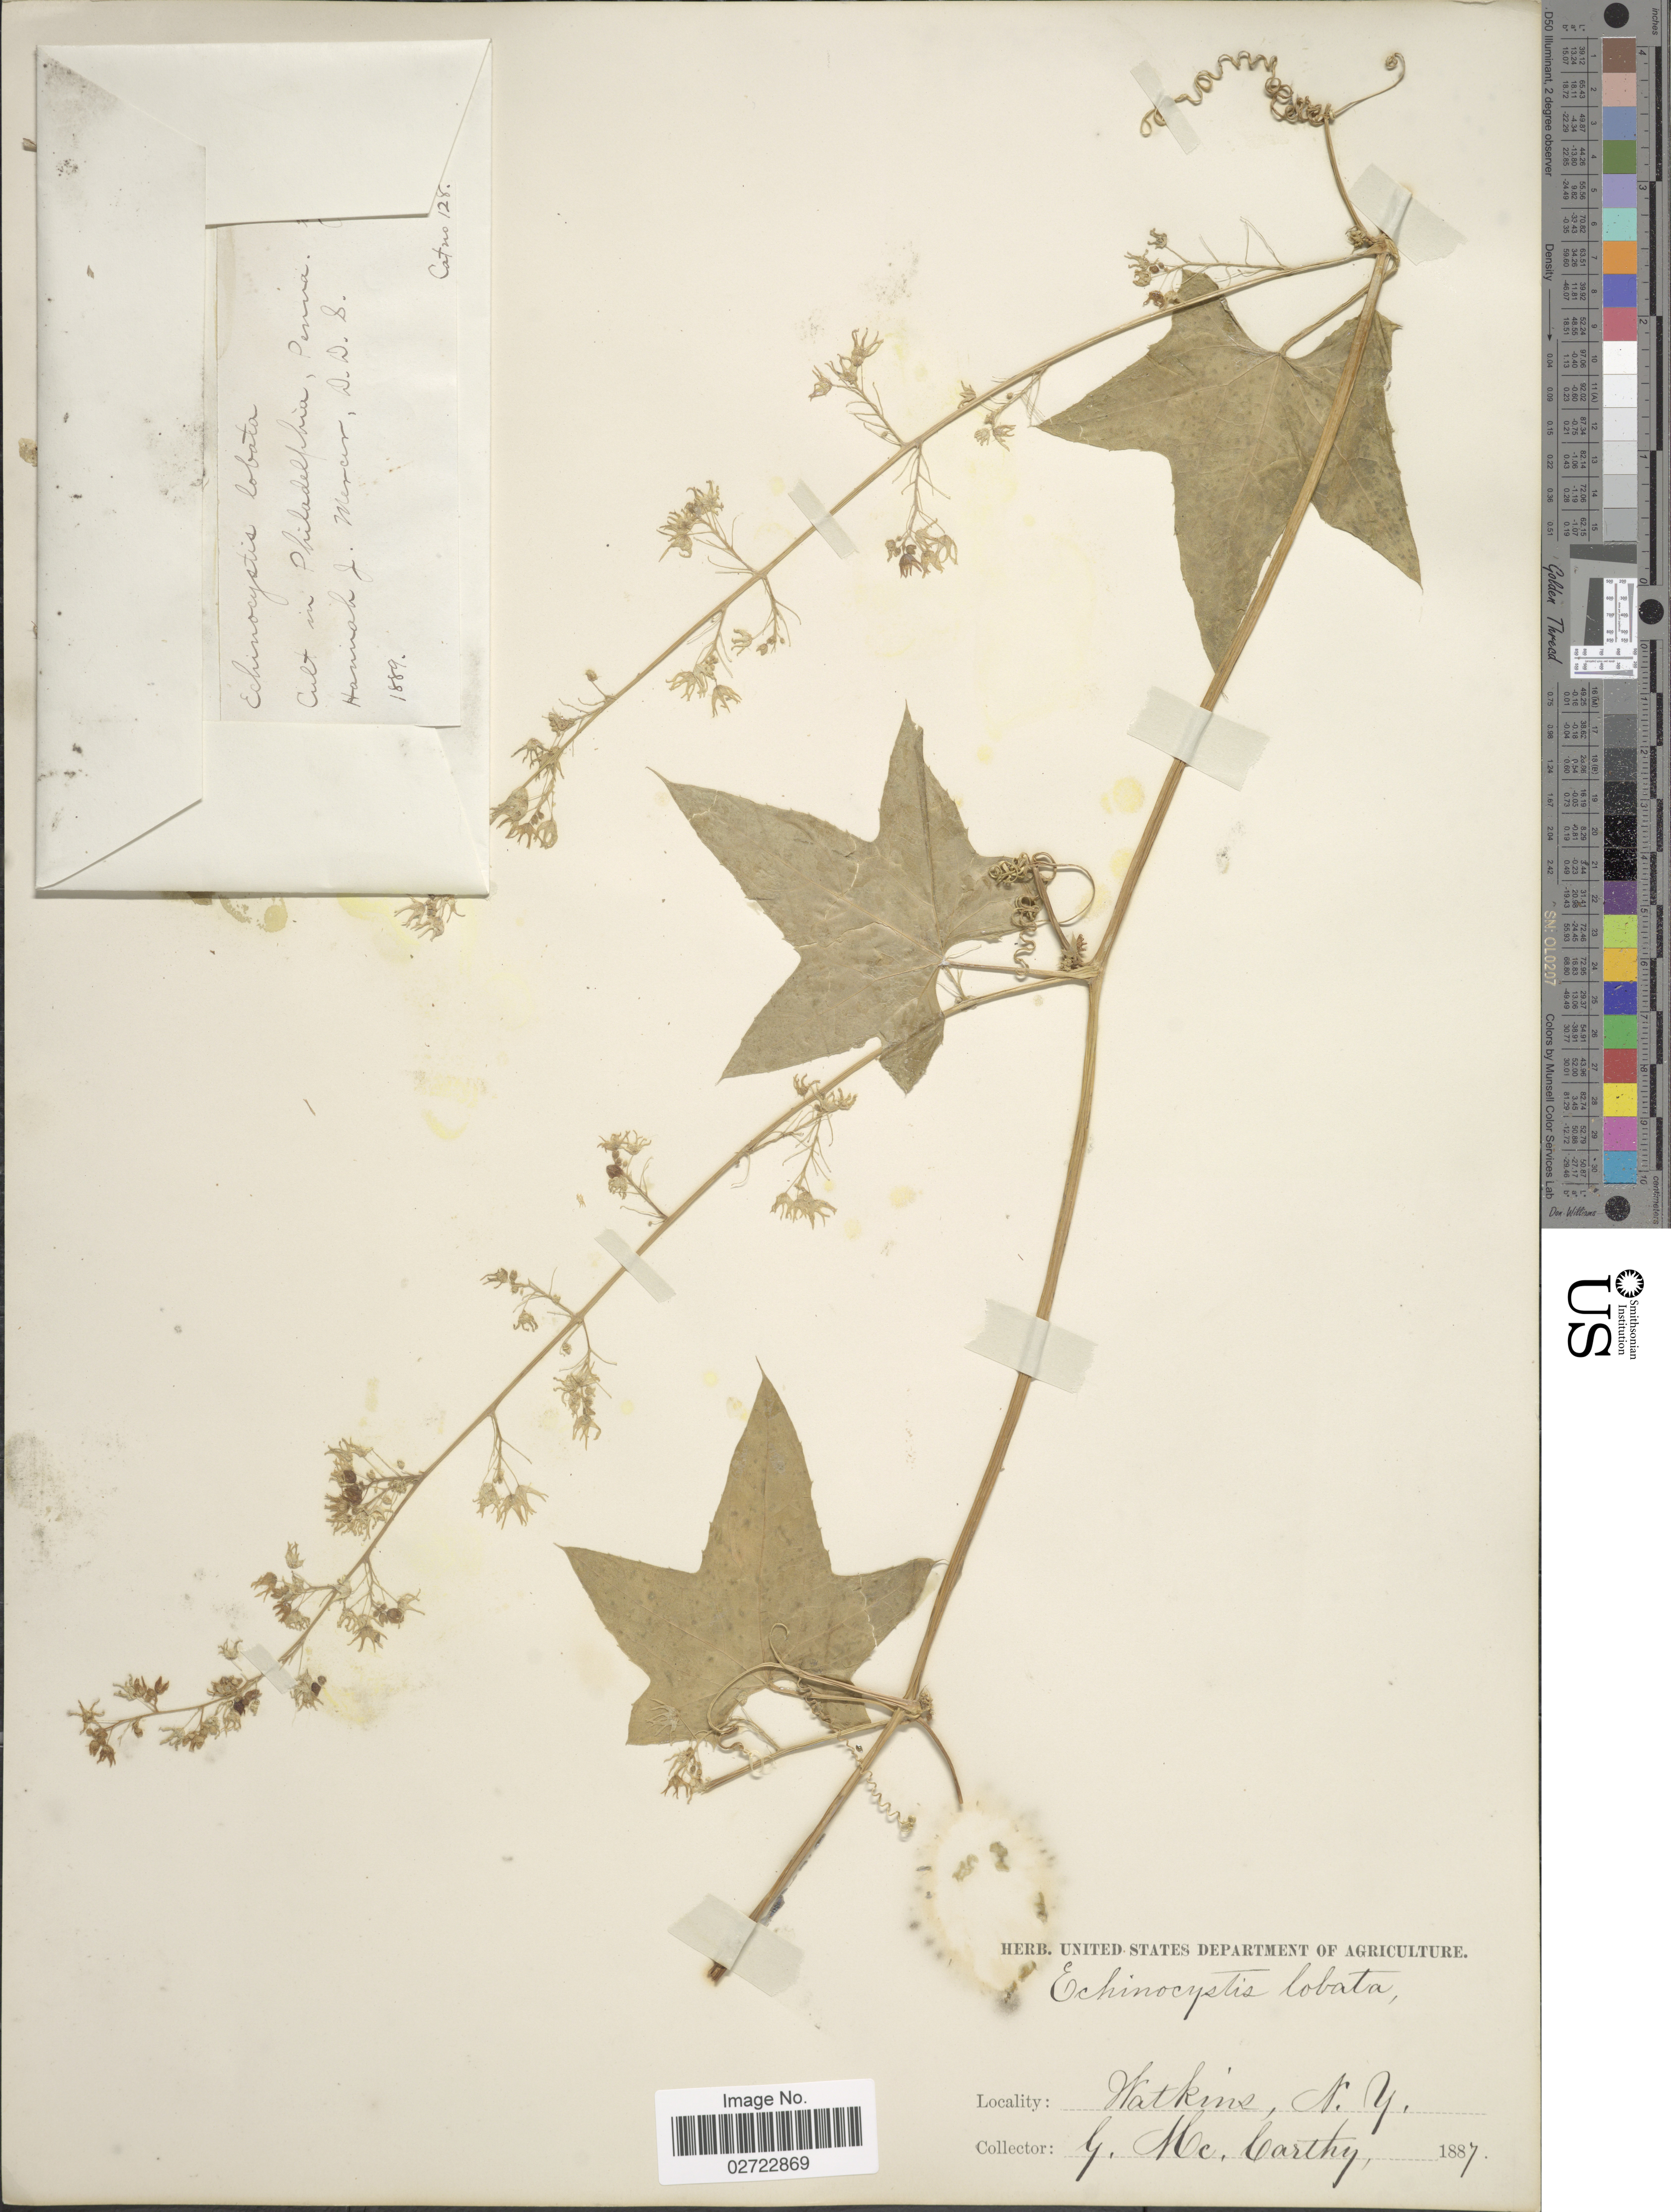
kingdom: Plantae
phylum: Tracheophyta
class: Magnoliopsida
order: Cucurbitales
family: Cucurbitaceae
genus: Echinocystis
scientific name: Echinocystis lobata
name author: (Michx.) Torr. & A. Gray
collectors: G. McCarthy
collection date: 1887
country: United States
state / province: New York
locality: Watkins